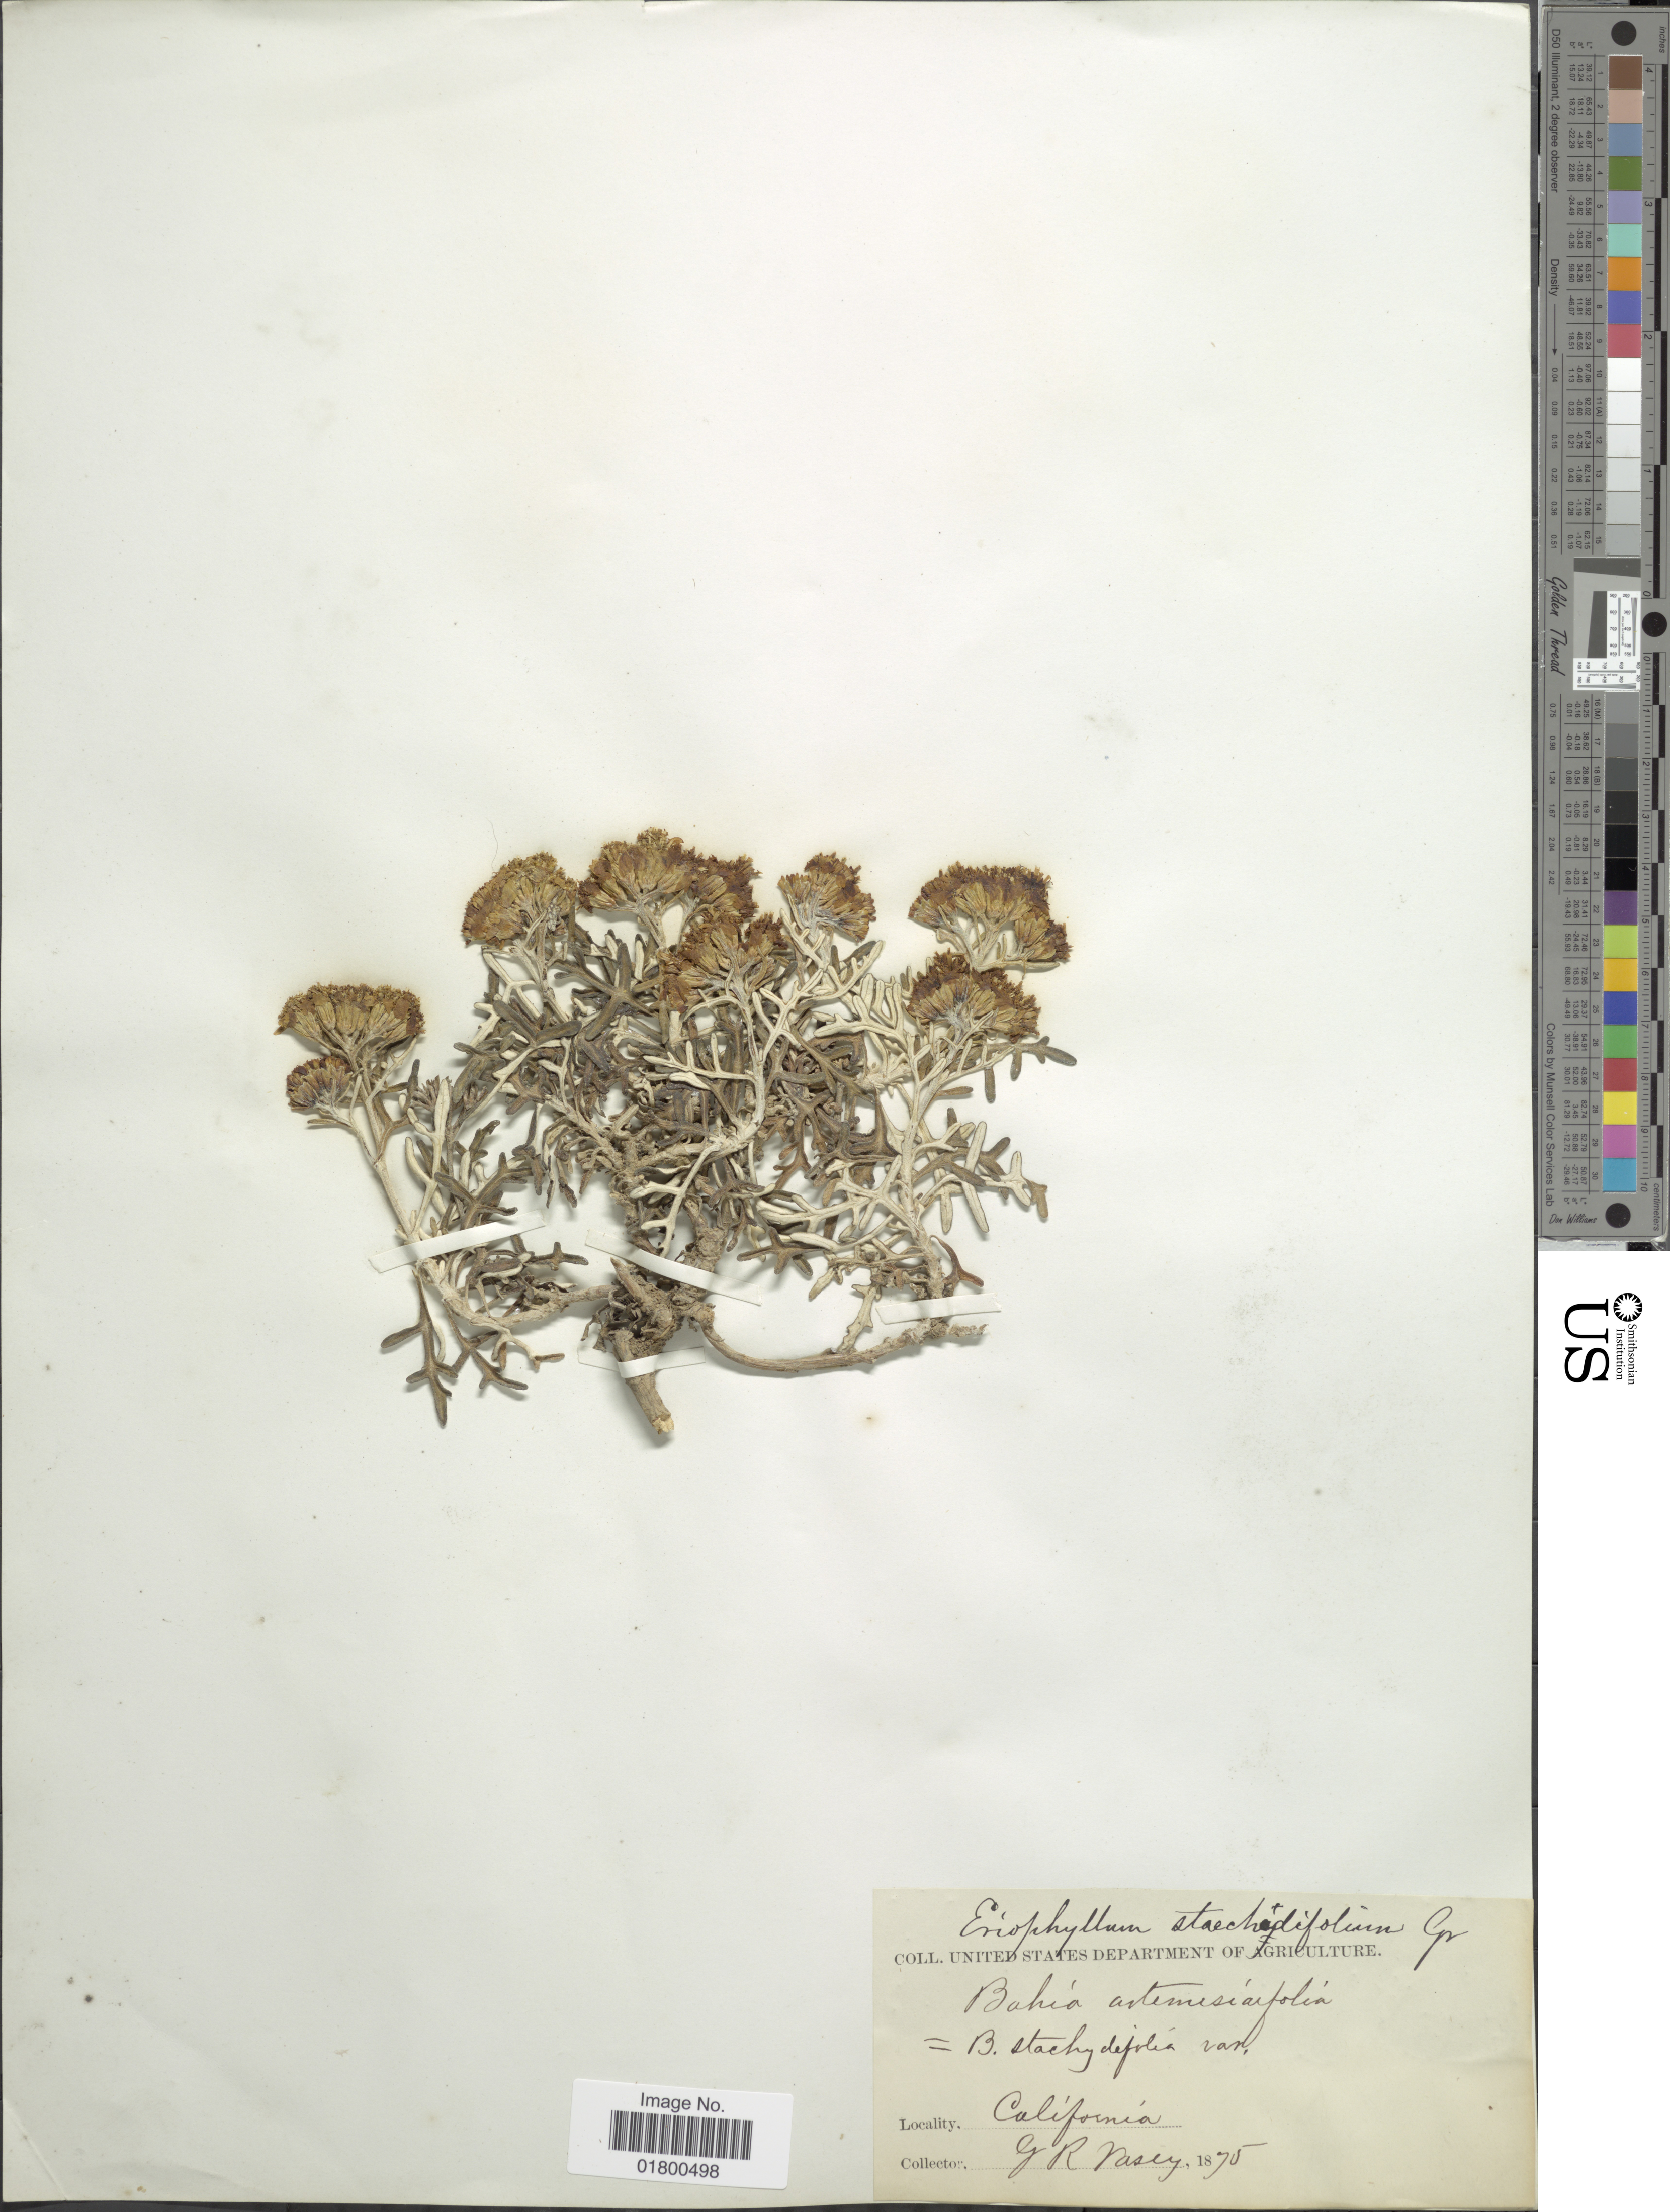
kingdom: Plantae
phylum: Tracheophyta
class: Magnoliopsida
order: Asterales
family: Asteraceae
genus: Eriophyllum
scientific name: Eriophyllum staechadifolium var. artemisiaefolium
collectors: G. R. Vasey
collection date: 1875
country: United States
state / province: California